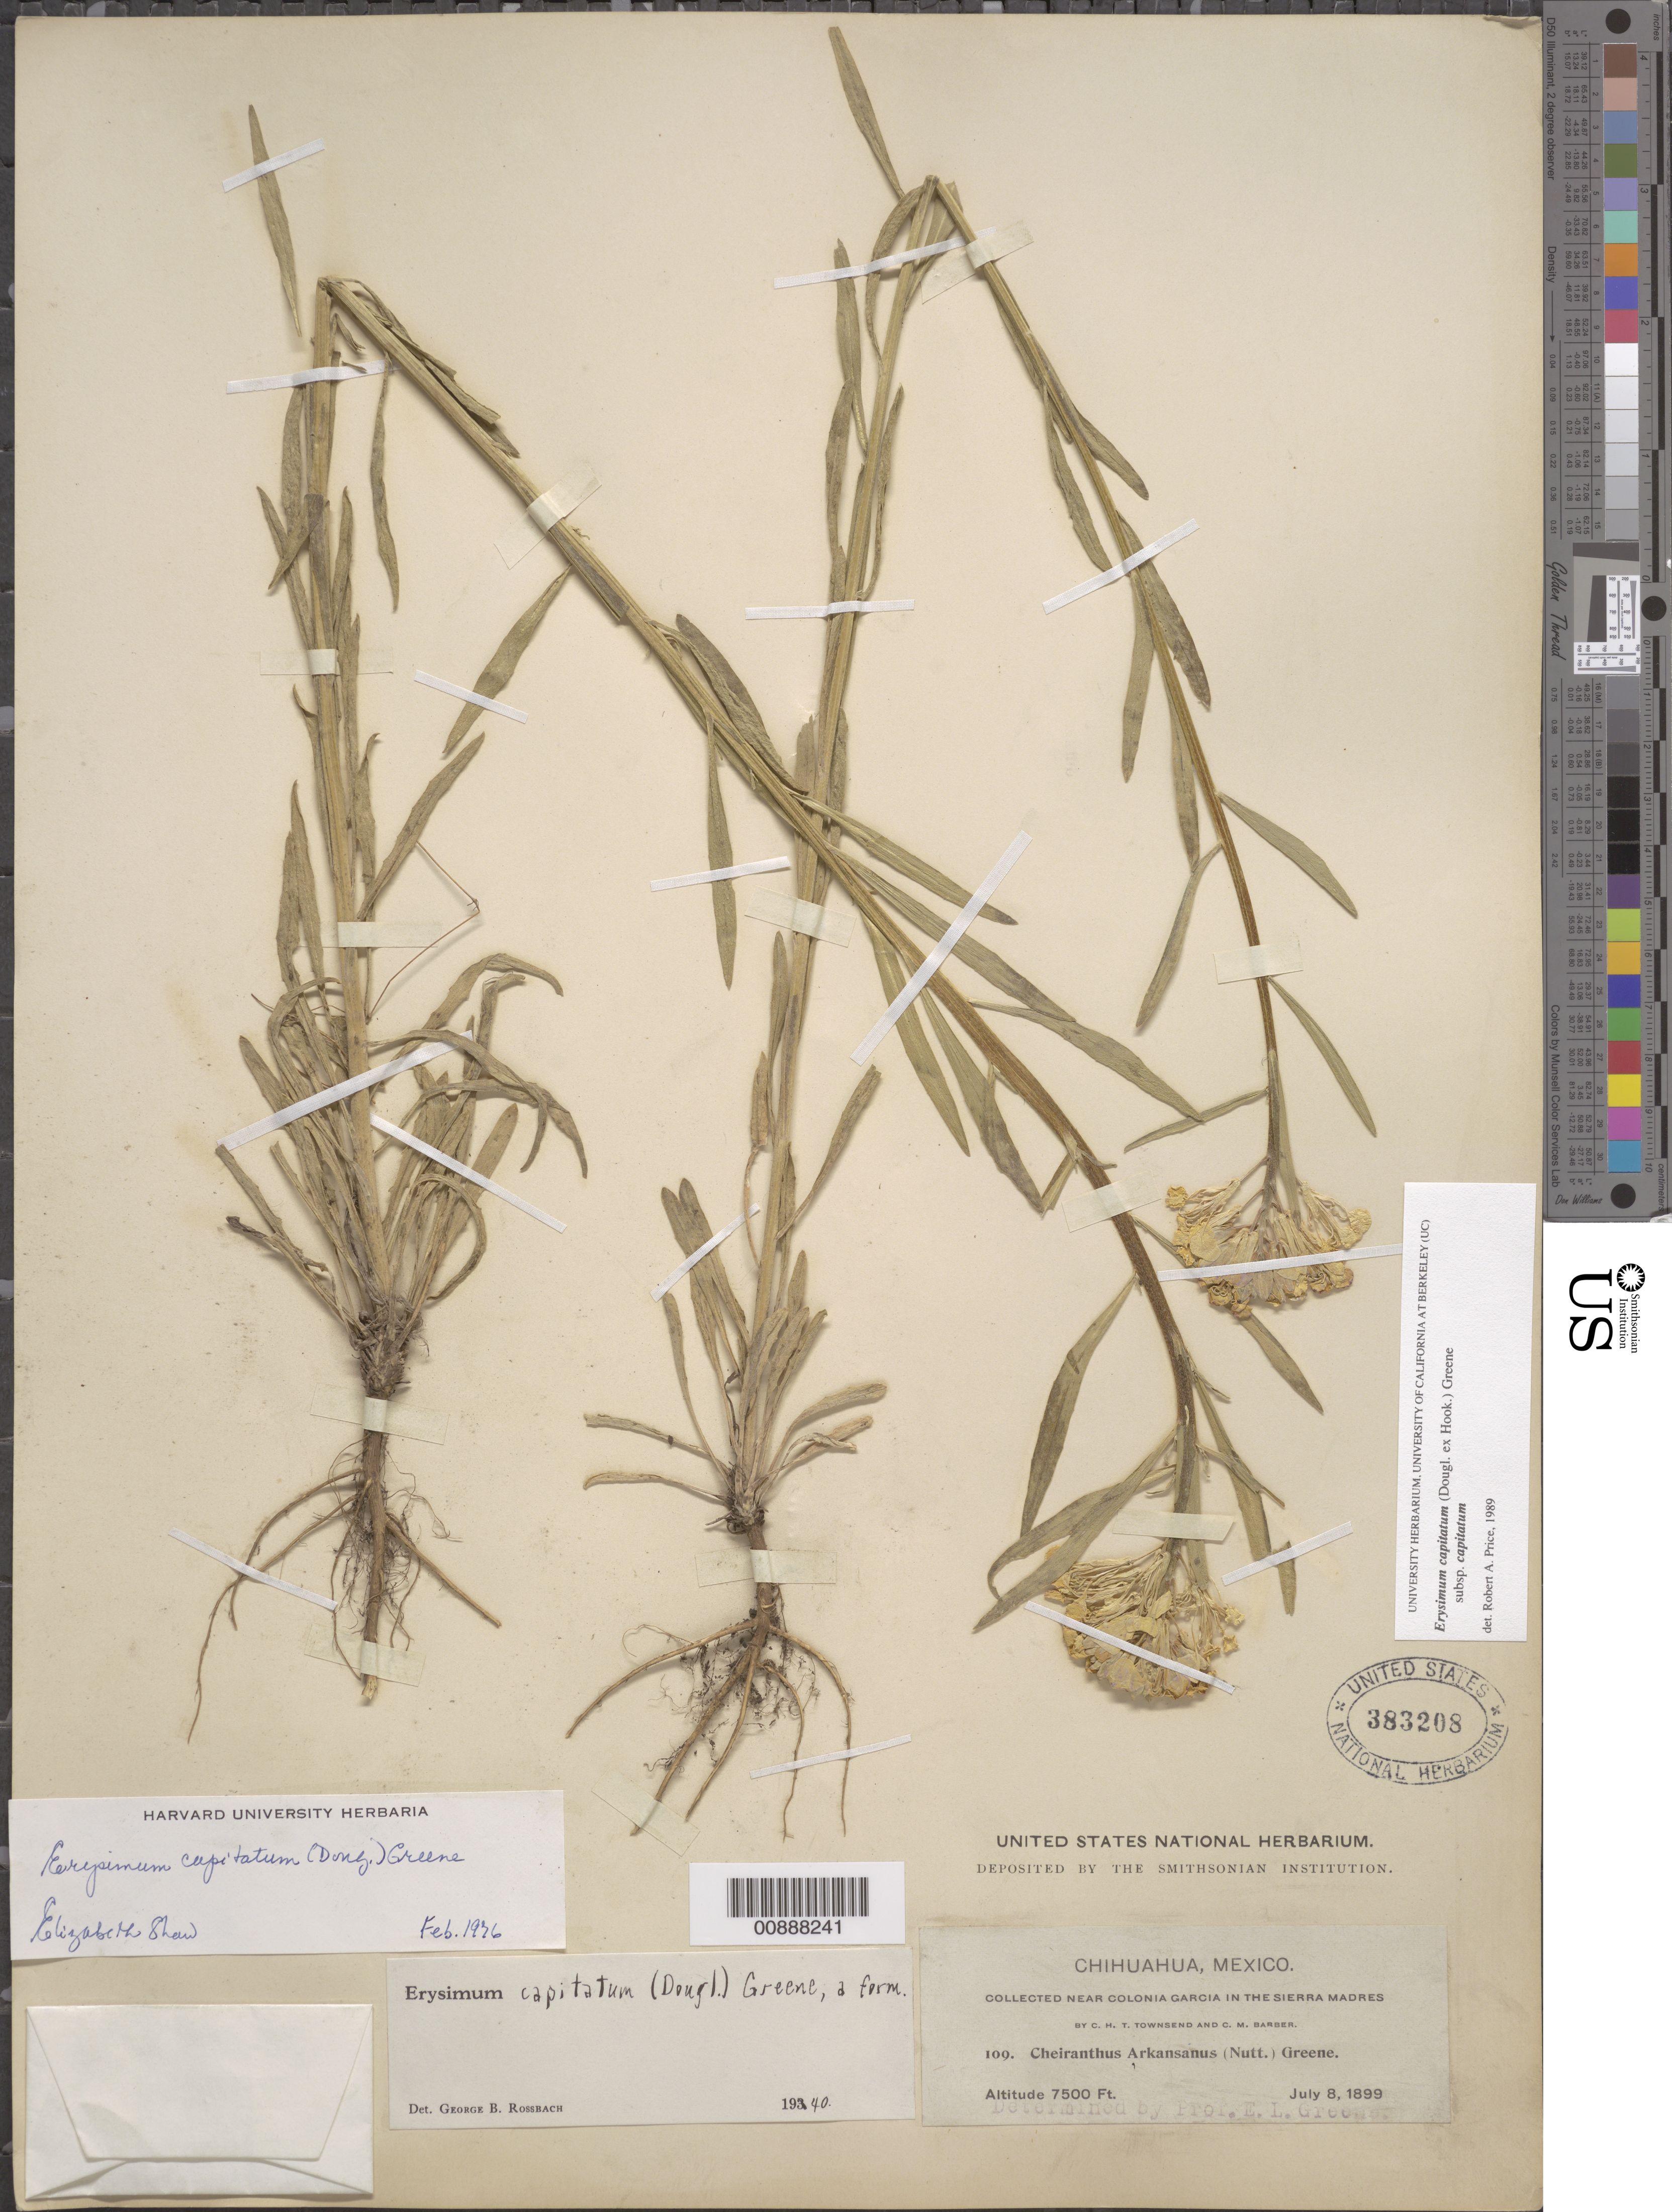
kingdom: Plantae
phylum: Tracheophyta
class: Magnoliopsida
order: Brassicales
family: Brassicaceae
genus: Erysimum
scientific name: Erysimum capitatum subsp. capitatum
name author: (Douglas ex Hook.) Greene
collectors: C. H. T. Townsend & C. Barber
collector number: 109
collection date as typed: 08 Jul 1899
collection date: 1899-07-08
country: Mexico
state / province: Chihuahua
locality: Near Colonia García in the Sierra Madre, Chihuahua.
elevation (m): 2286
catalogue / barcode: US 383208